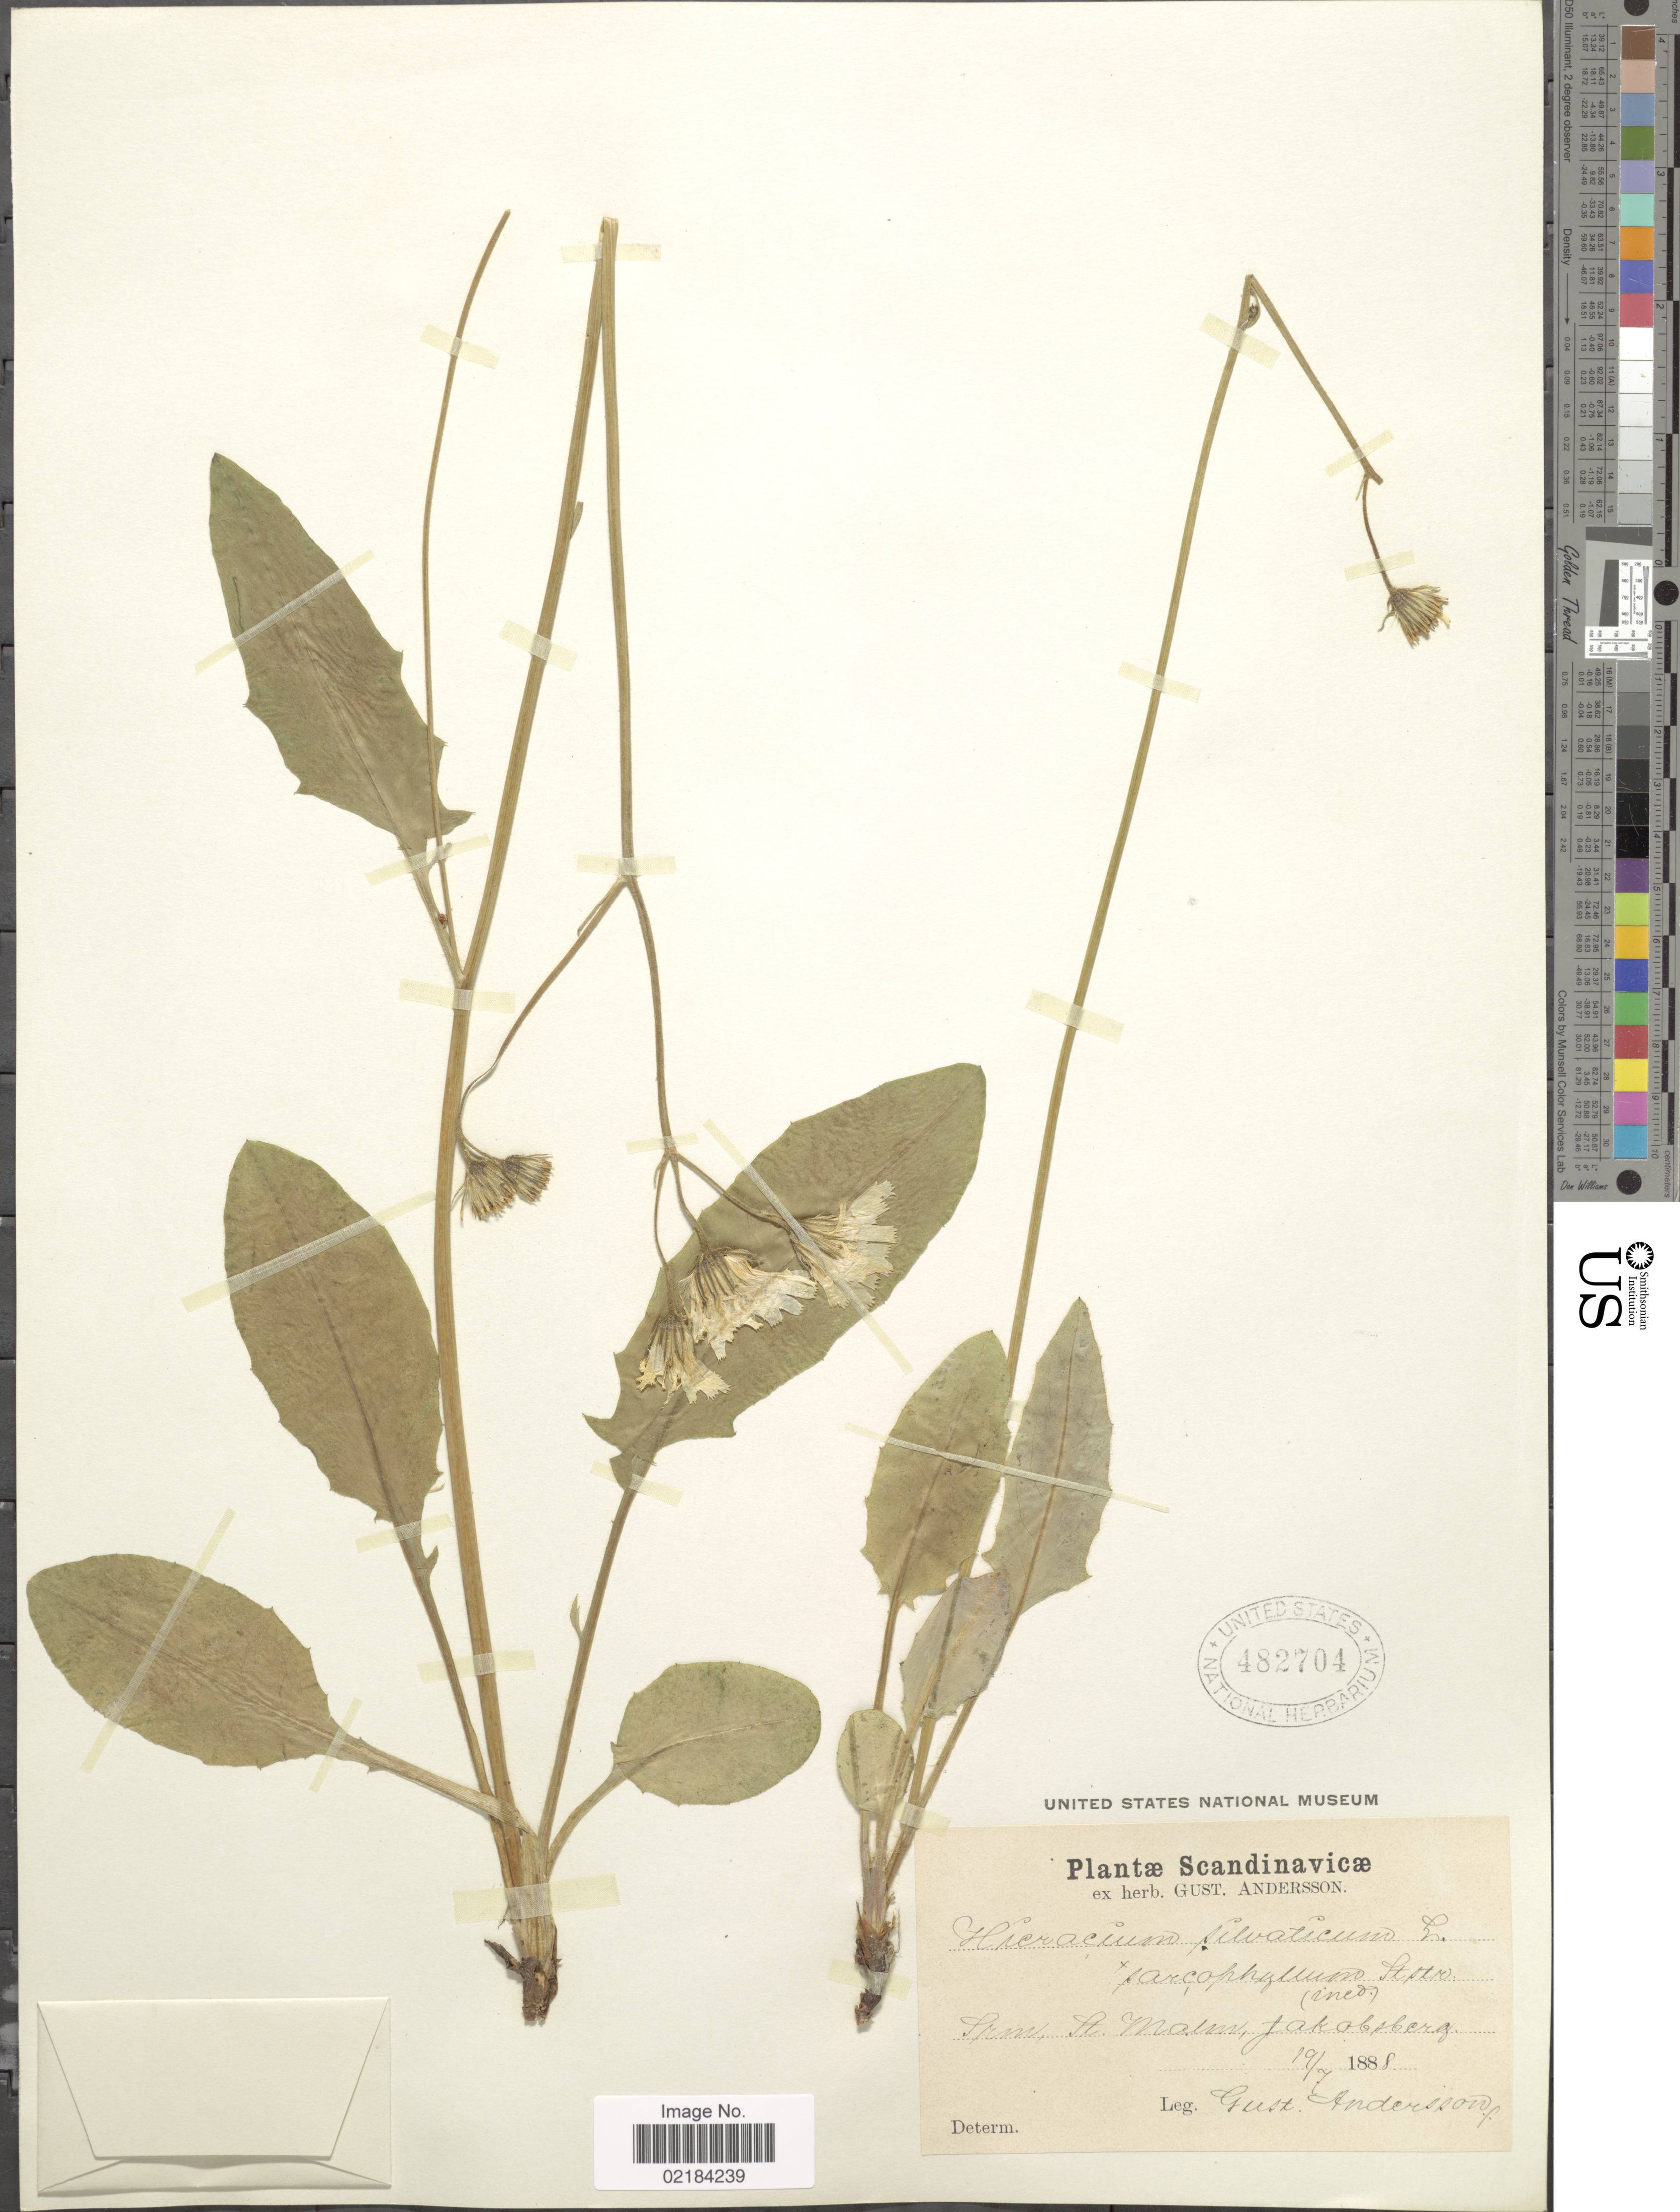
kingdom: Plantae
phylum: Tracheophyta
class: Magnoliopsida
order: Asterales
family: Asteraceae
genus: Hieracium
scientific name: Hieracium sylvaticum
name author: (L.) Gouan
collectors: G. O. A. Malme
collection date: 1888-07-19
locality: Scandinavicae. Trm, Ft. Maem, Jakobsberg [interpreted]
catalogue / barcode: US 482704